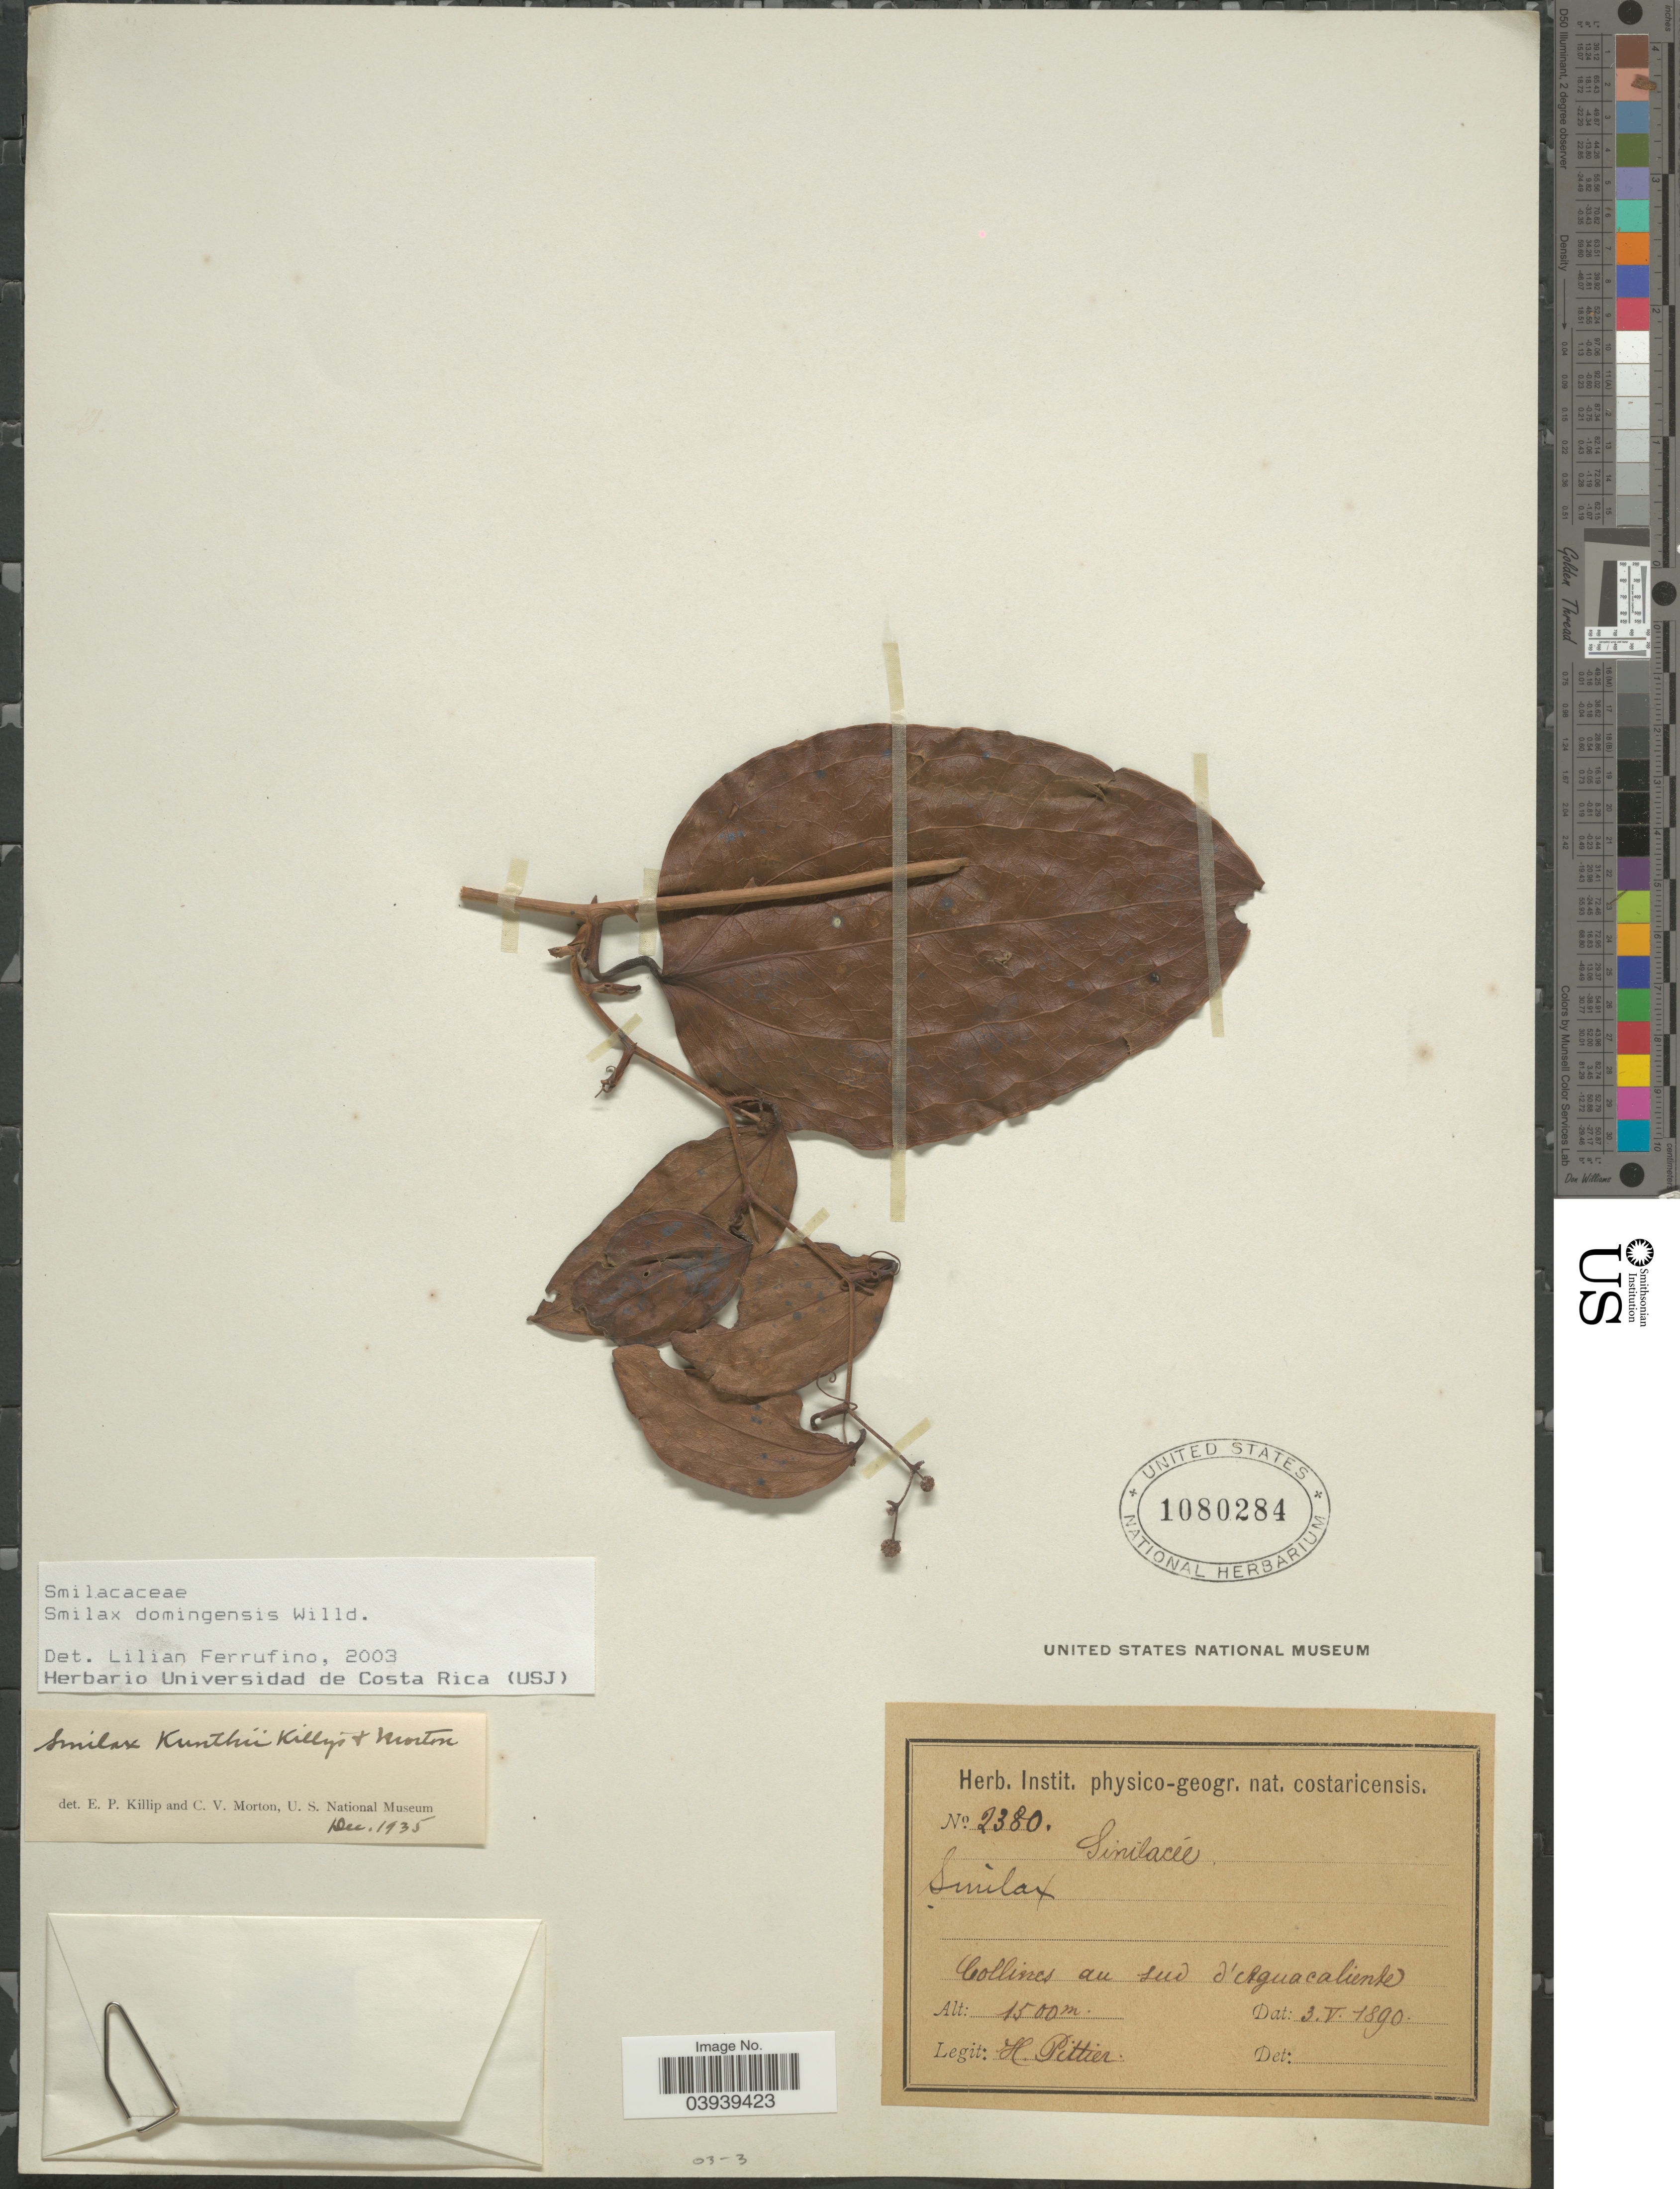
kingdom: Plantae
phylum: Tracheophyta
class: Liliopsida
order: Liliales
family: Smilacaceae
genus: Smilax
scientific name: Smilax domingensis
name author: Willd.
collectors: H. F. Pittier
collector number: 2380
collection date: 1890-05-03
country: Costa Rica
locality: Collines au sud d'Aguacaliente.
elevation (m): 1500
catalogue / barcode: US 1080284